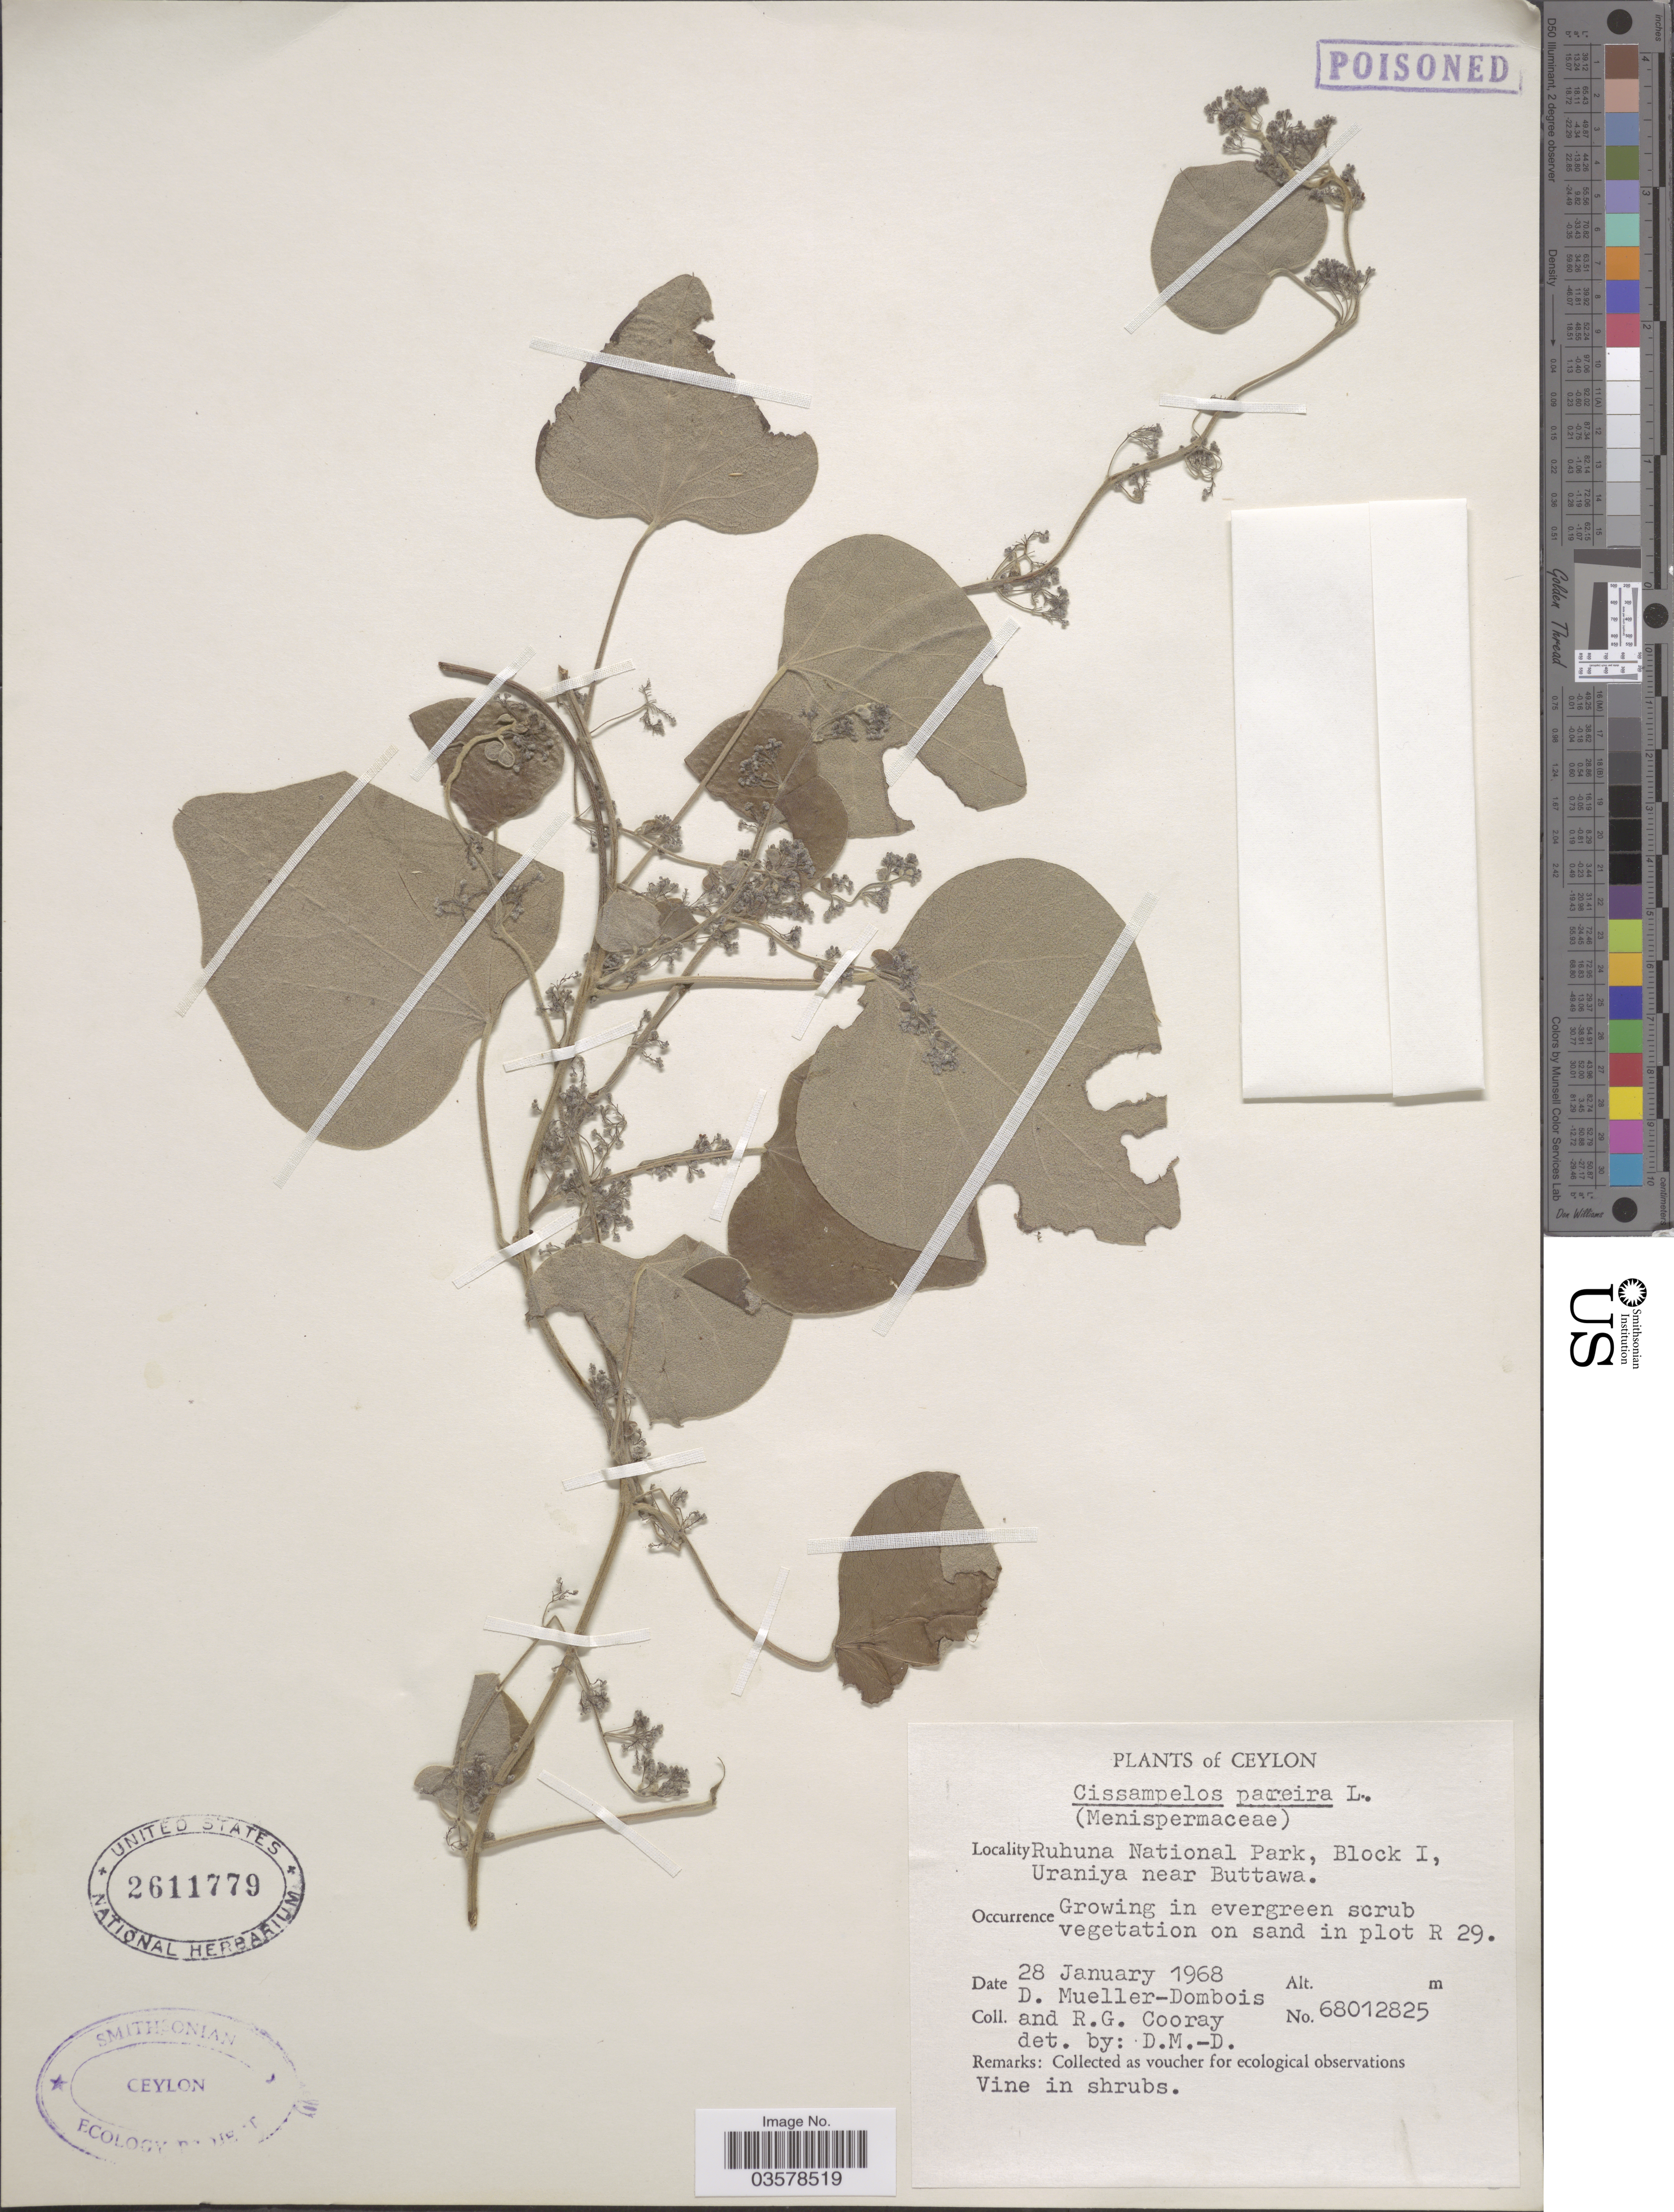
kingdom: Plantae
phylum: Tracheophyta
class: Magnoliopsida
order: Ranunculales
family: Menispermaceae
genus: Cissampelos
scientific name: Cissampelos pareira var. hirsuta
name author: (Buch.-Ham. ex DC.) Forman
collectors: D. Mueller-Dombois & R. Cooray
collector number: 68012825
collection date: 1968-01-28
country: Sri Lanka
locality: Ceylon. Ruhuna National Park, Block I, Uraniya near Buttawa. Growing in evergreen scrub vegetation on sand in plot R 29.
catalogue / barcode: US 2611779